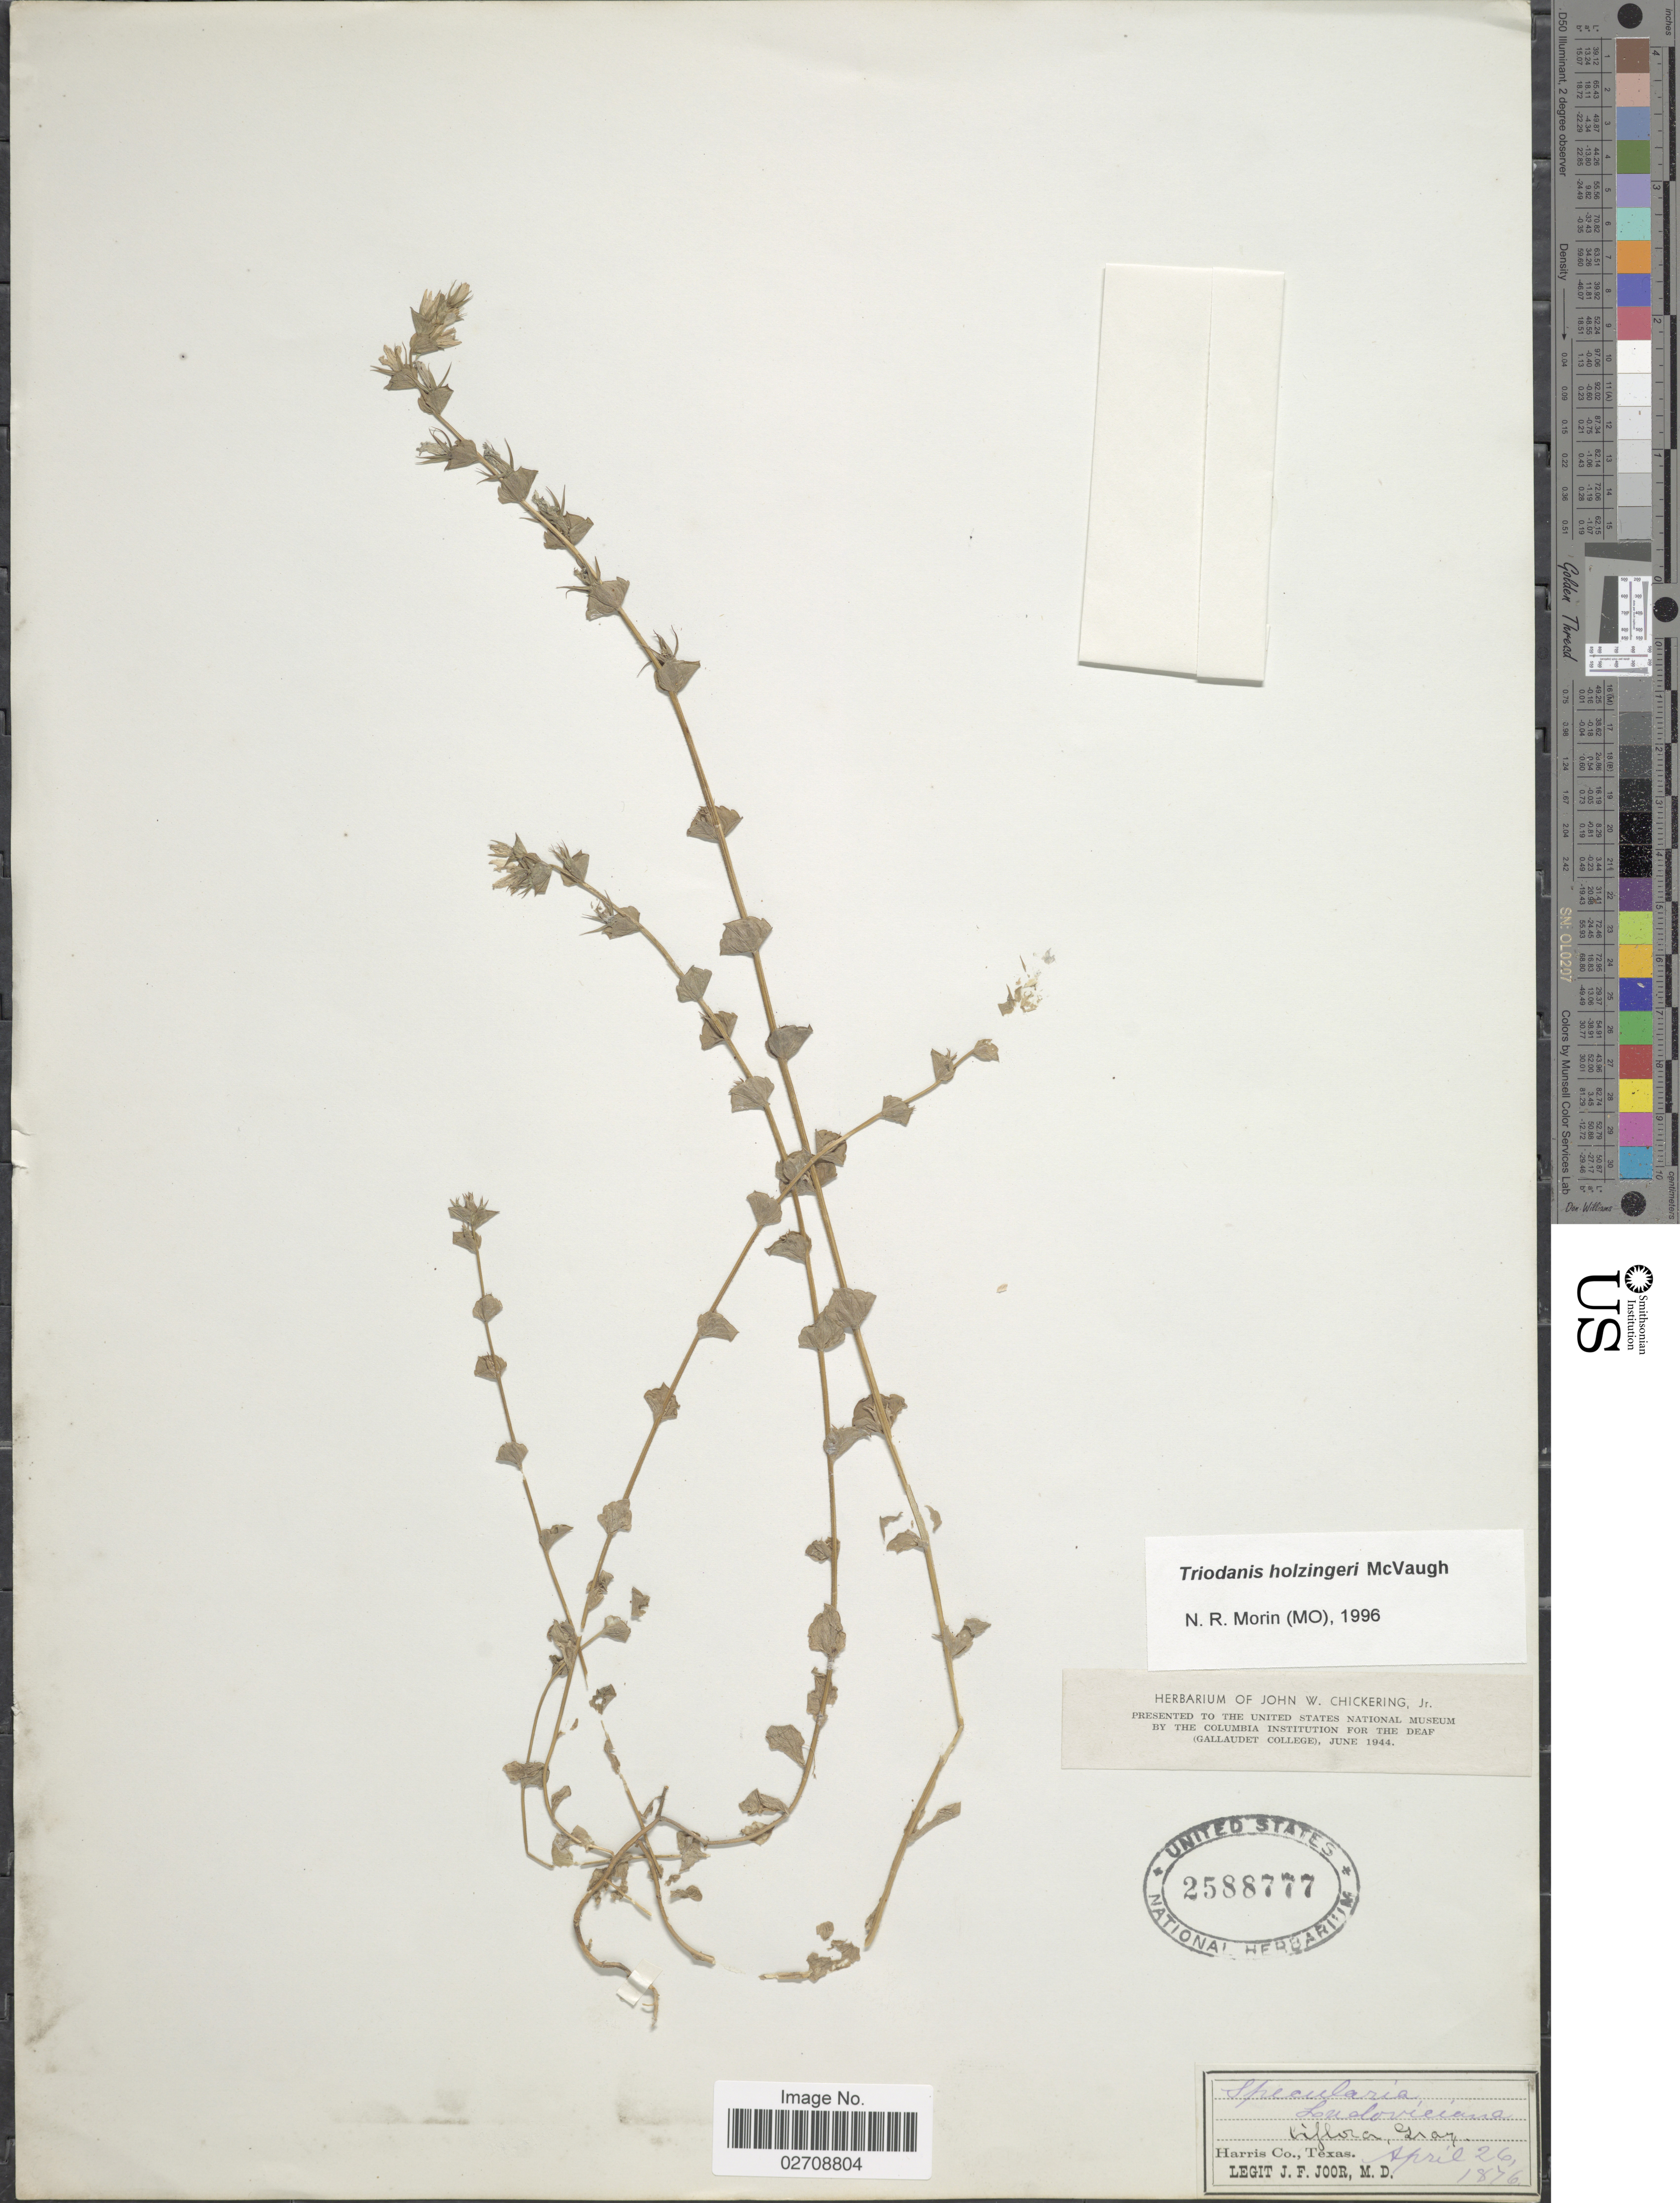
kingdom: Plantae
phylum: Tracheophyta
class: Magnoliopsida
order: Asterales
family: Campanulaceae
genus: Triodanis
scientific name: Triodanis holzingeri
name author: McVaugh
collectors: J. F. Joor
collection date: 1876-04-26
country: United States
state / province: Texas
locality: Harris Co., Texas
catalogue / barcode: US 2588777